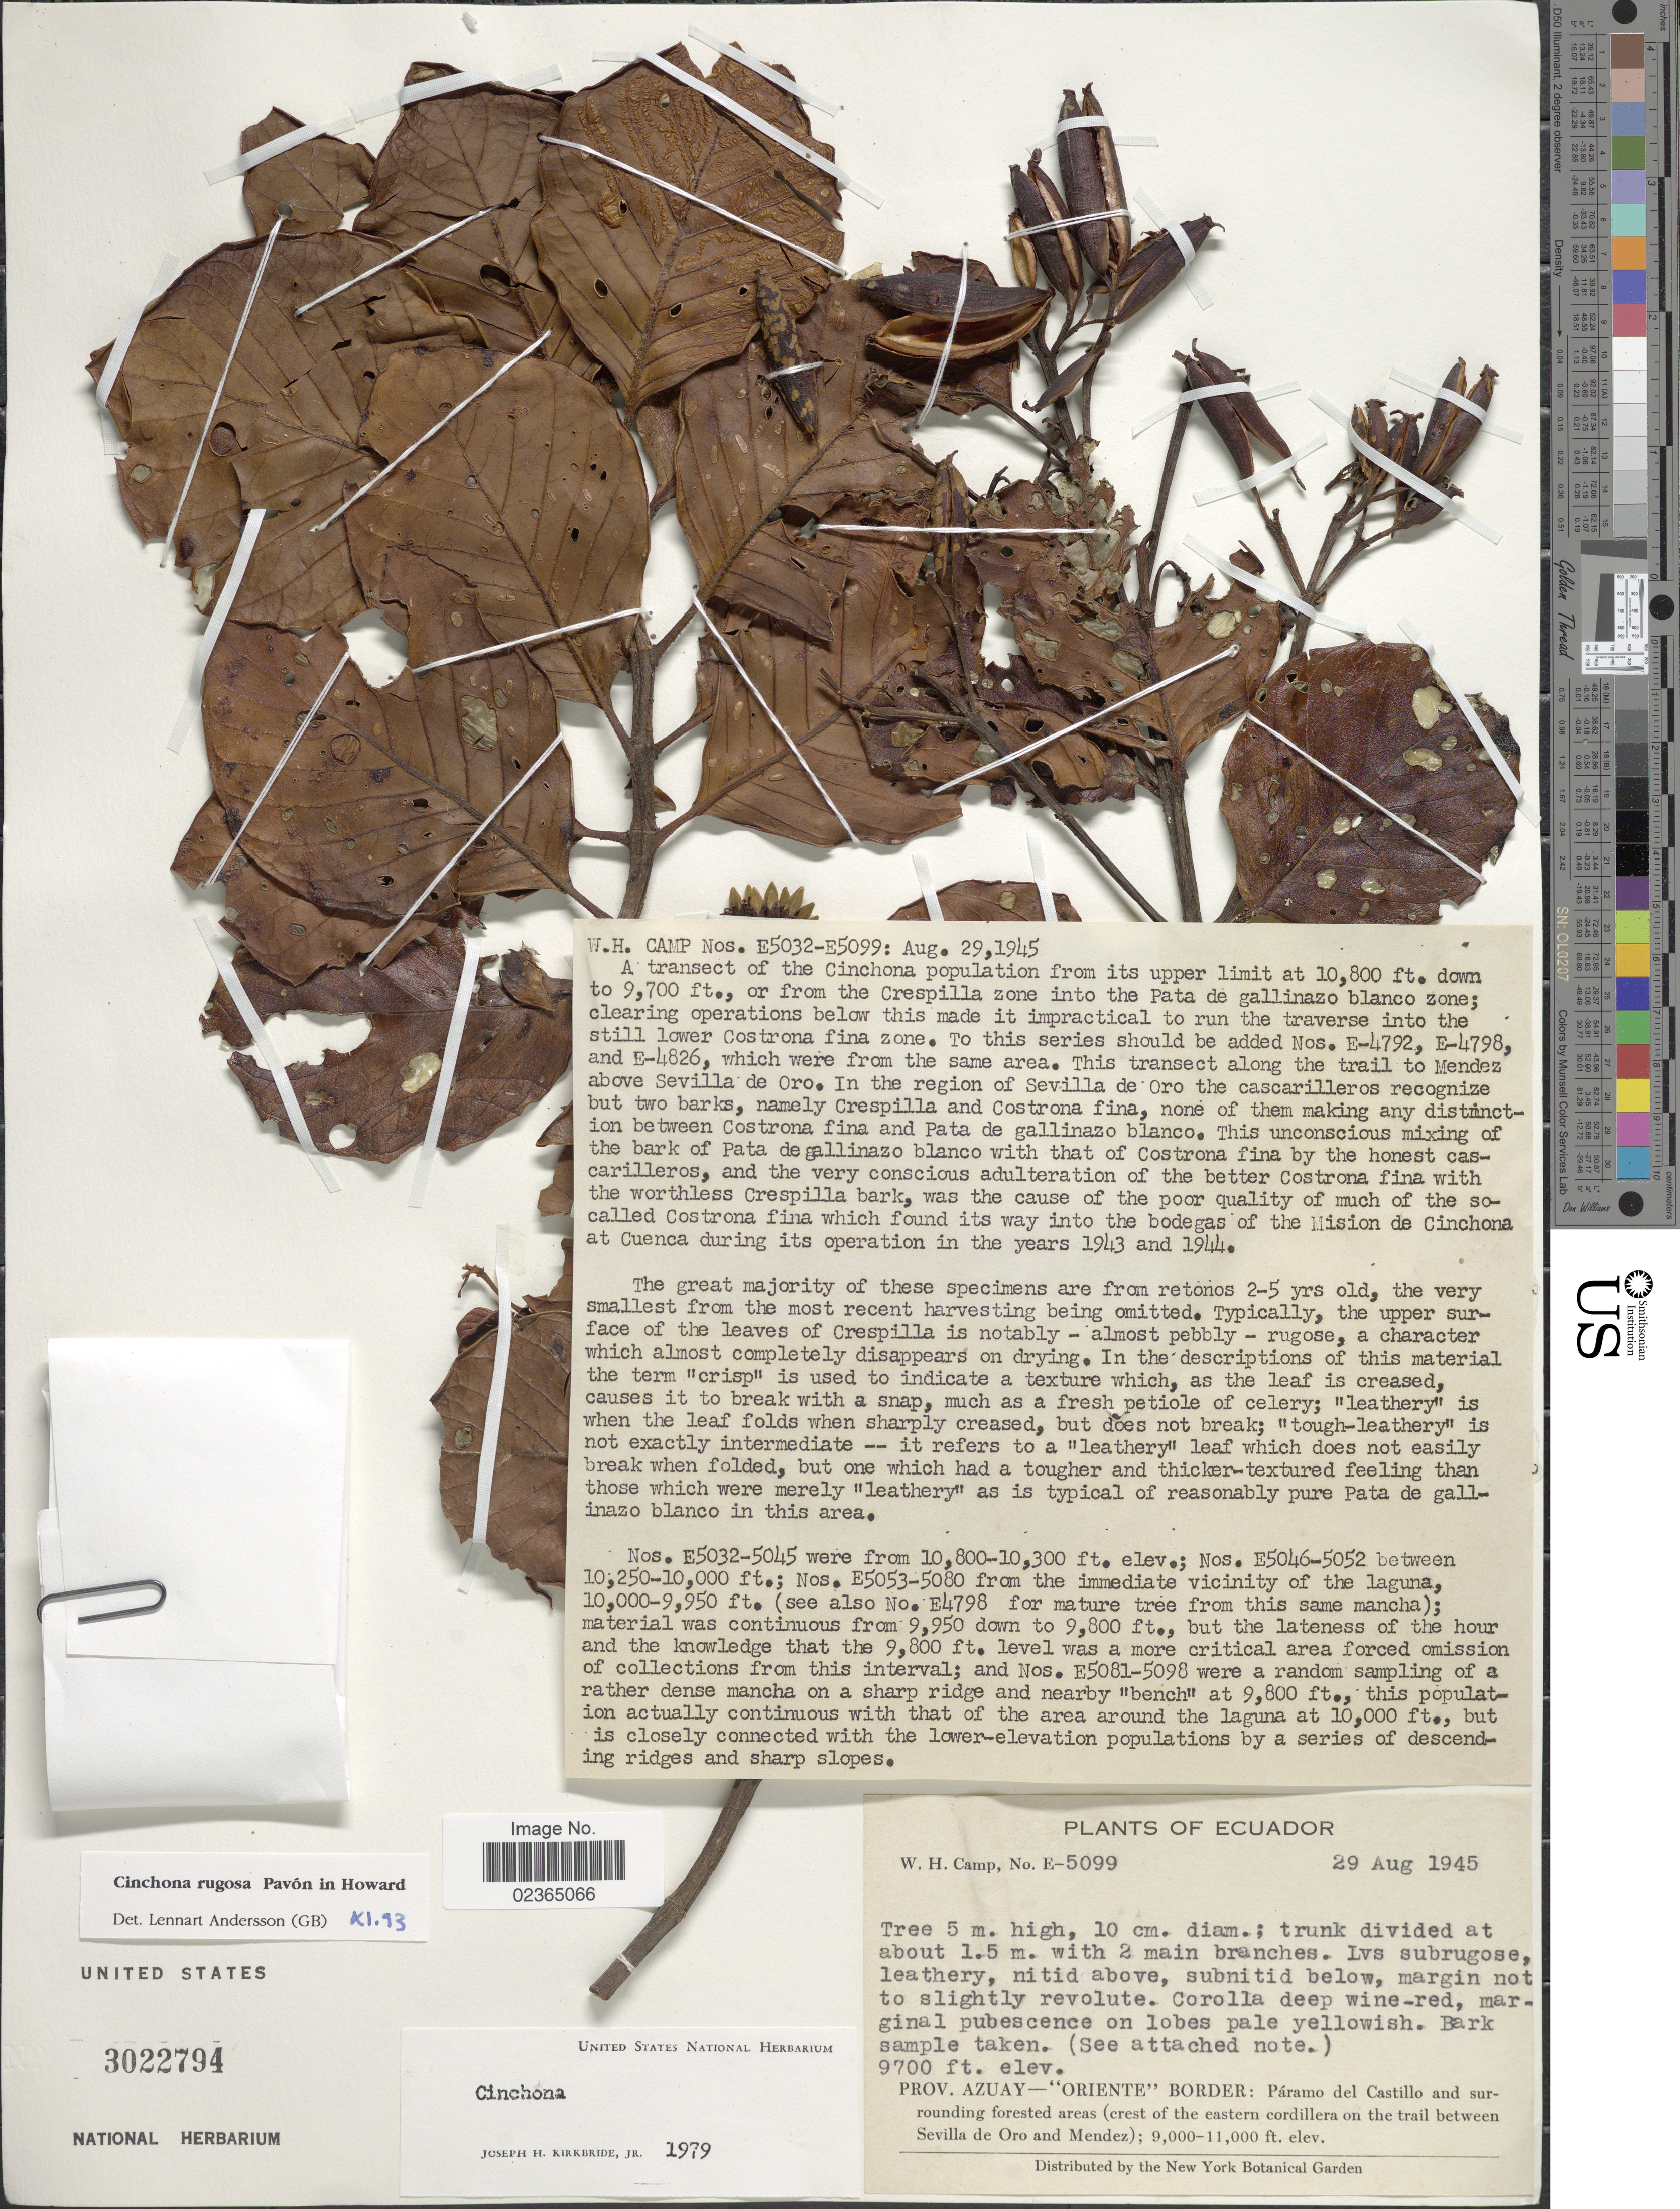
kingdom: Plantae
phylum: Tracheophyta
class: Magnoliopsida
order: Gentianales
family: Rubiaceae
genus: Cinchona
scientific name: Cinchona rugosa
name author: Pav.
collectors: W. H. Camp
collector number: E-5099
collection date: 1945-08-29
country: Ecuador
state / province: Azuay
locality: Oriente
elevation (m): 2957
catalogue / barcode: US 3022794